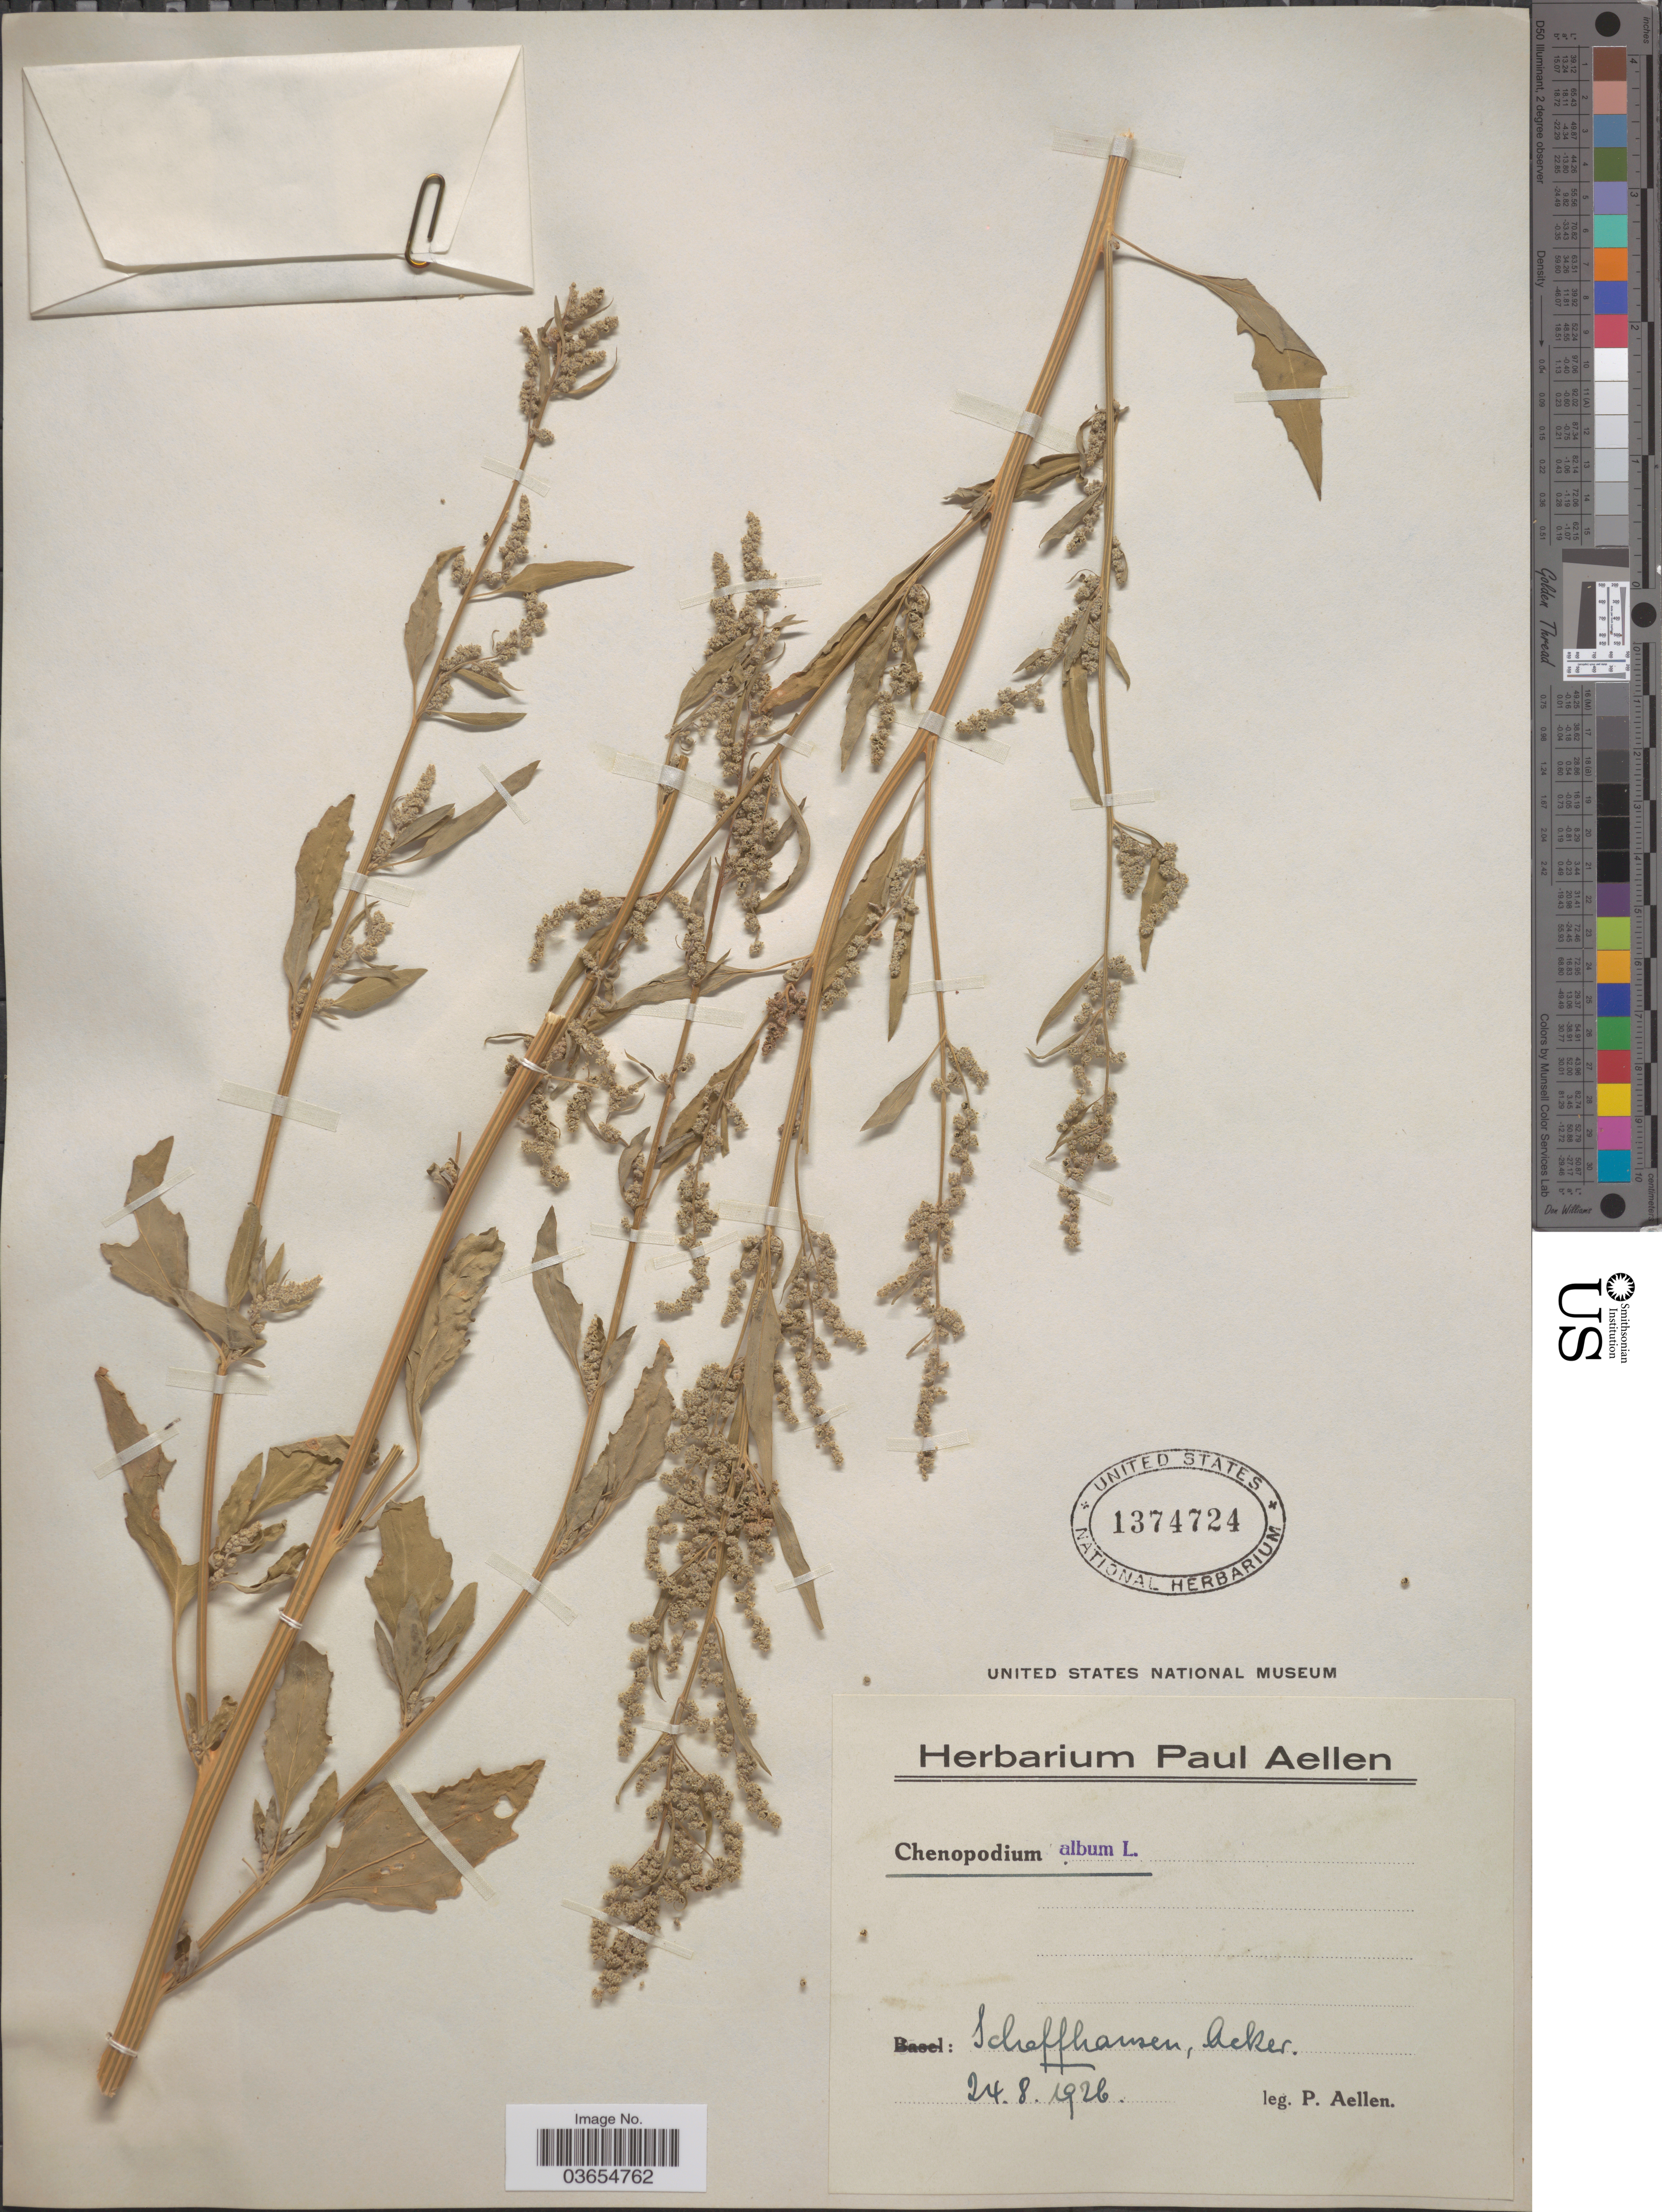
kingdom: Plantae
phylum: Tracheophyta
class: Magnoliopsida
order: Caryophyllales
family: Amaranthaceae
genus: Chenopodium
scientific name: Chenopodium album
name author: L.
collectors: P. Aellen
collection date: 1926-08-24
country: Switzerland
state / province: Schaffhausen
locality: Acker.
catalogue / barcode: US 1374724